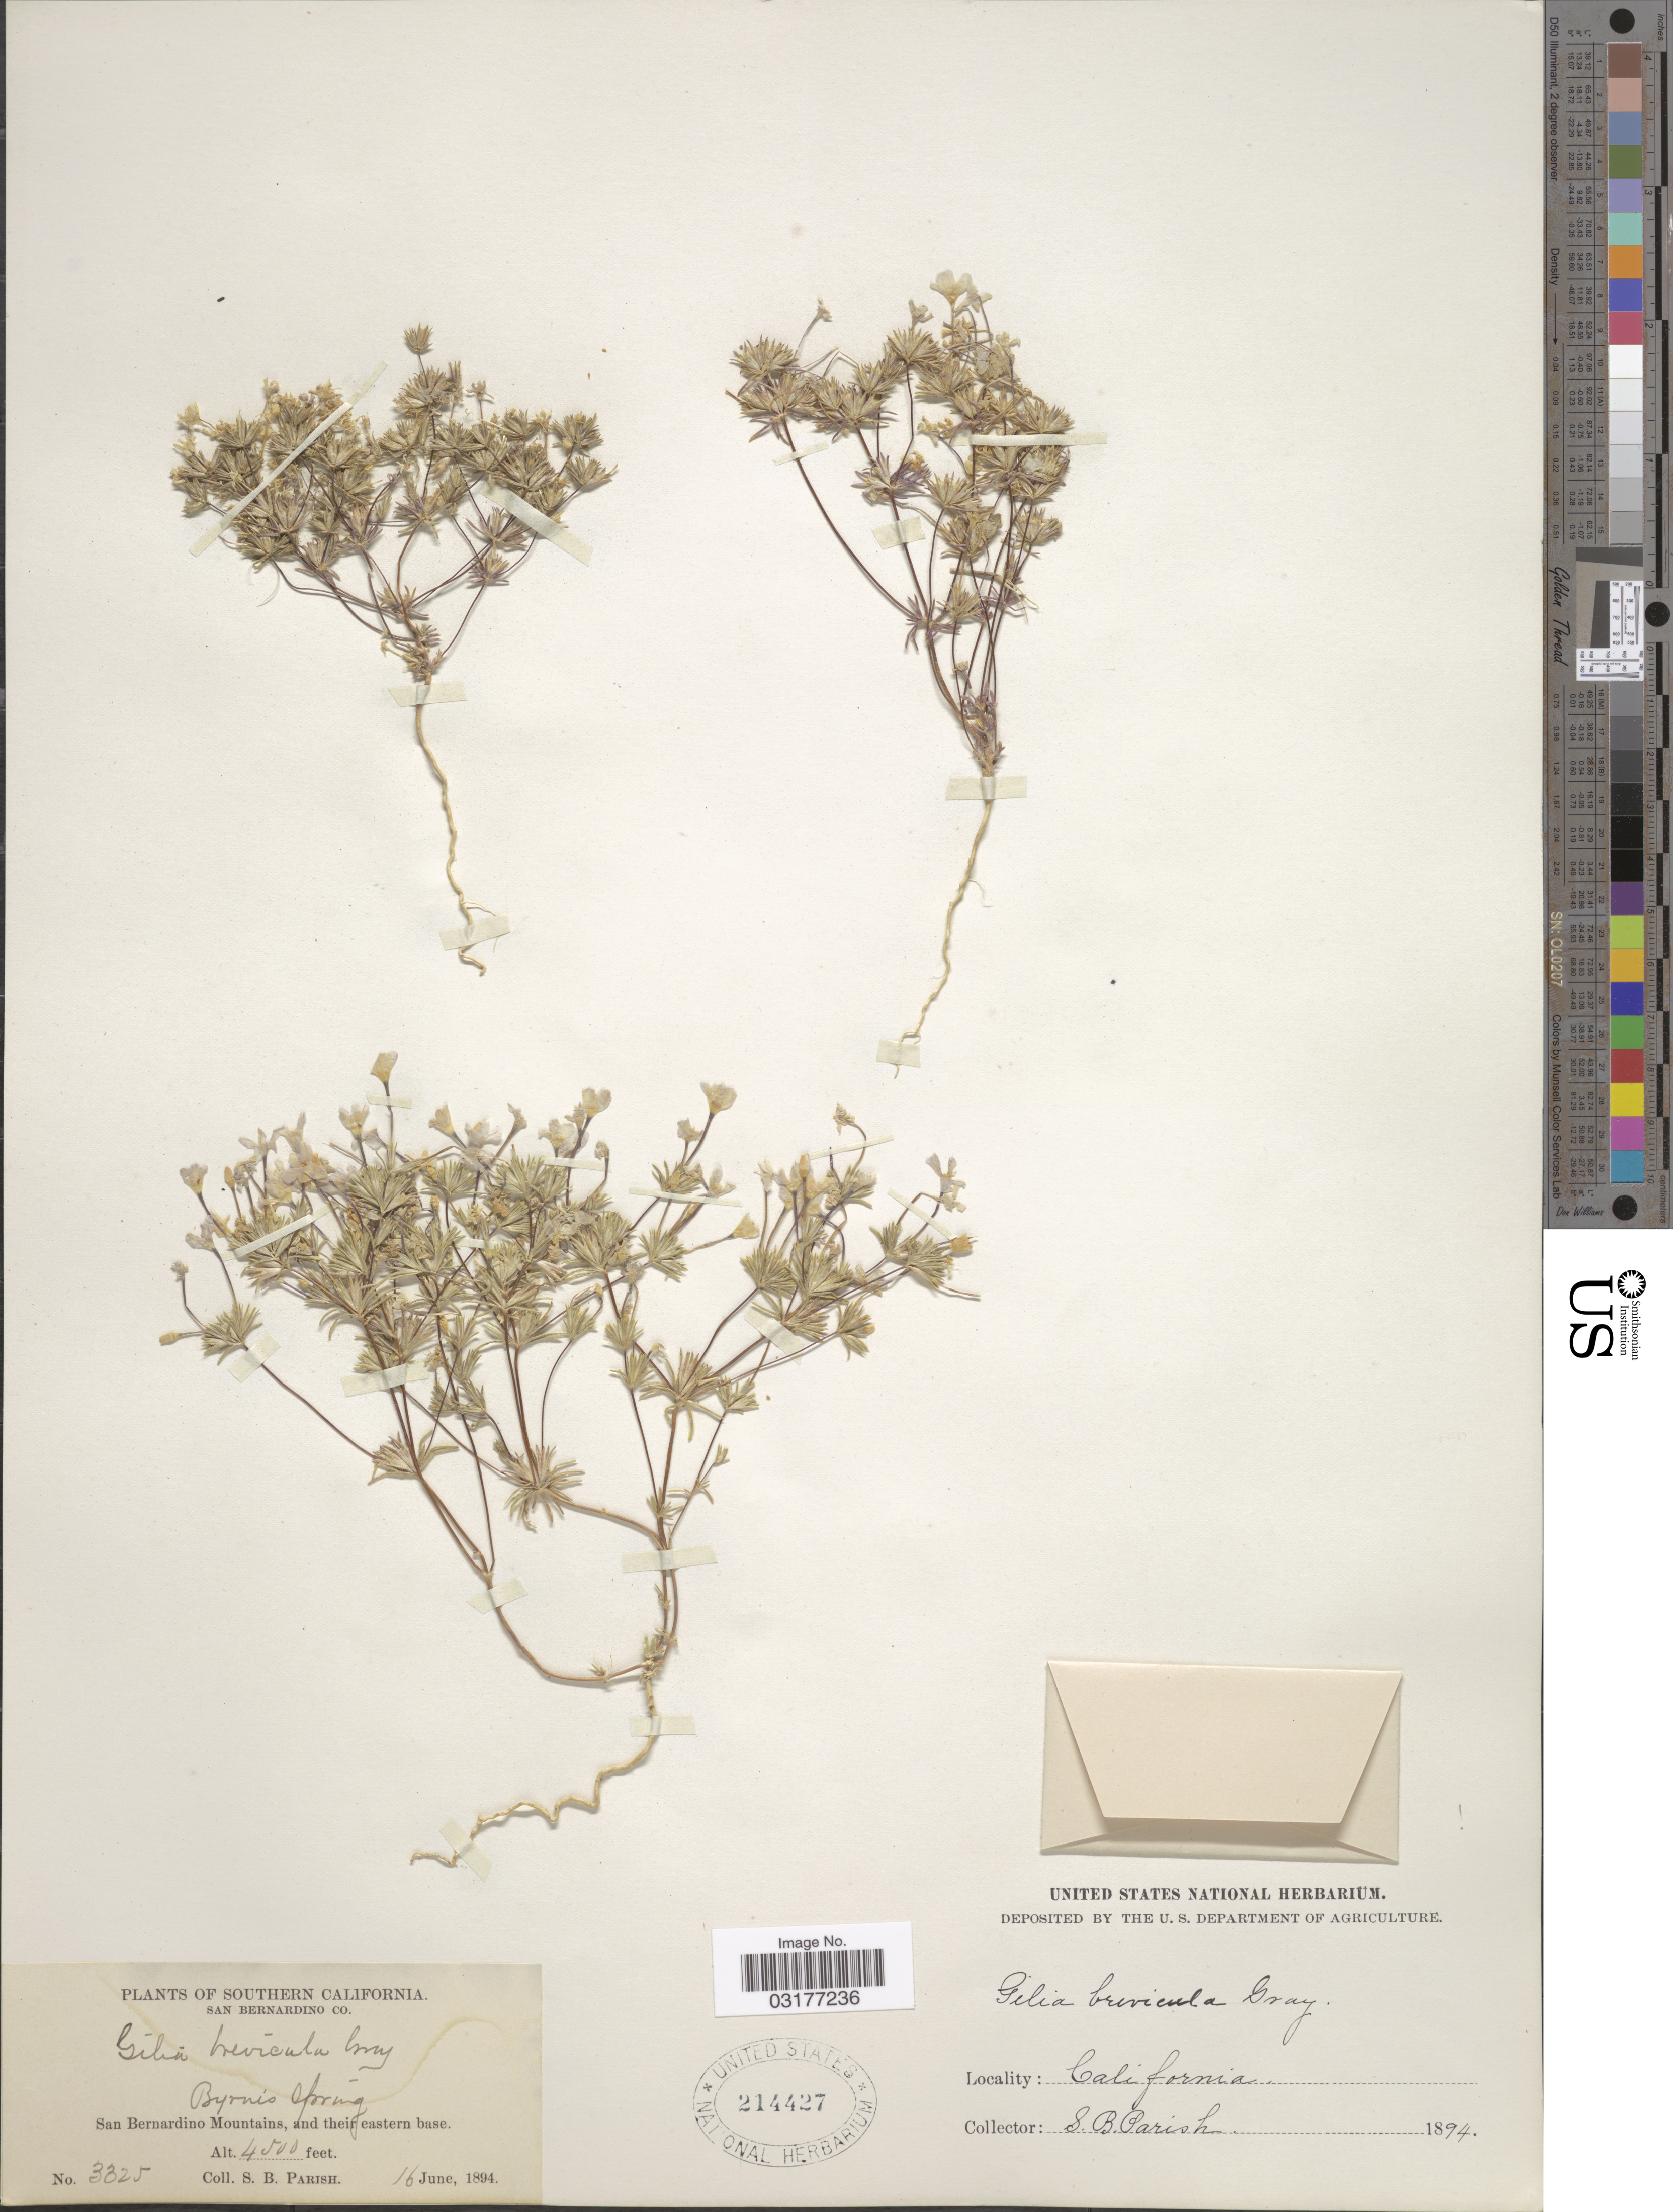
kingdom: Plantae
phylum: Tracheophyta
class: Magnoliopsida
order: Ericales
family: Polemoniaceae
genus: Leptosiphon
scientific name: Leptosiphon breviculus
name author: (A. Gray) J.M. Porter & L.A. Johnson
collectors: S. B. Parish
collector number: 3325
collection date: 1894-06-16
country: United States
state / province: California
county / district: San Bernardino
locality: Southern California. San Bernardino Co. Byrnis Spring. San Bernardino Mountains, and their eastern base.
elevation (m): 1372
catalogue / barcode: US 214427